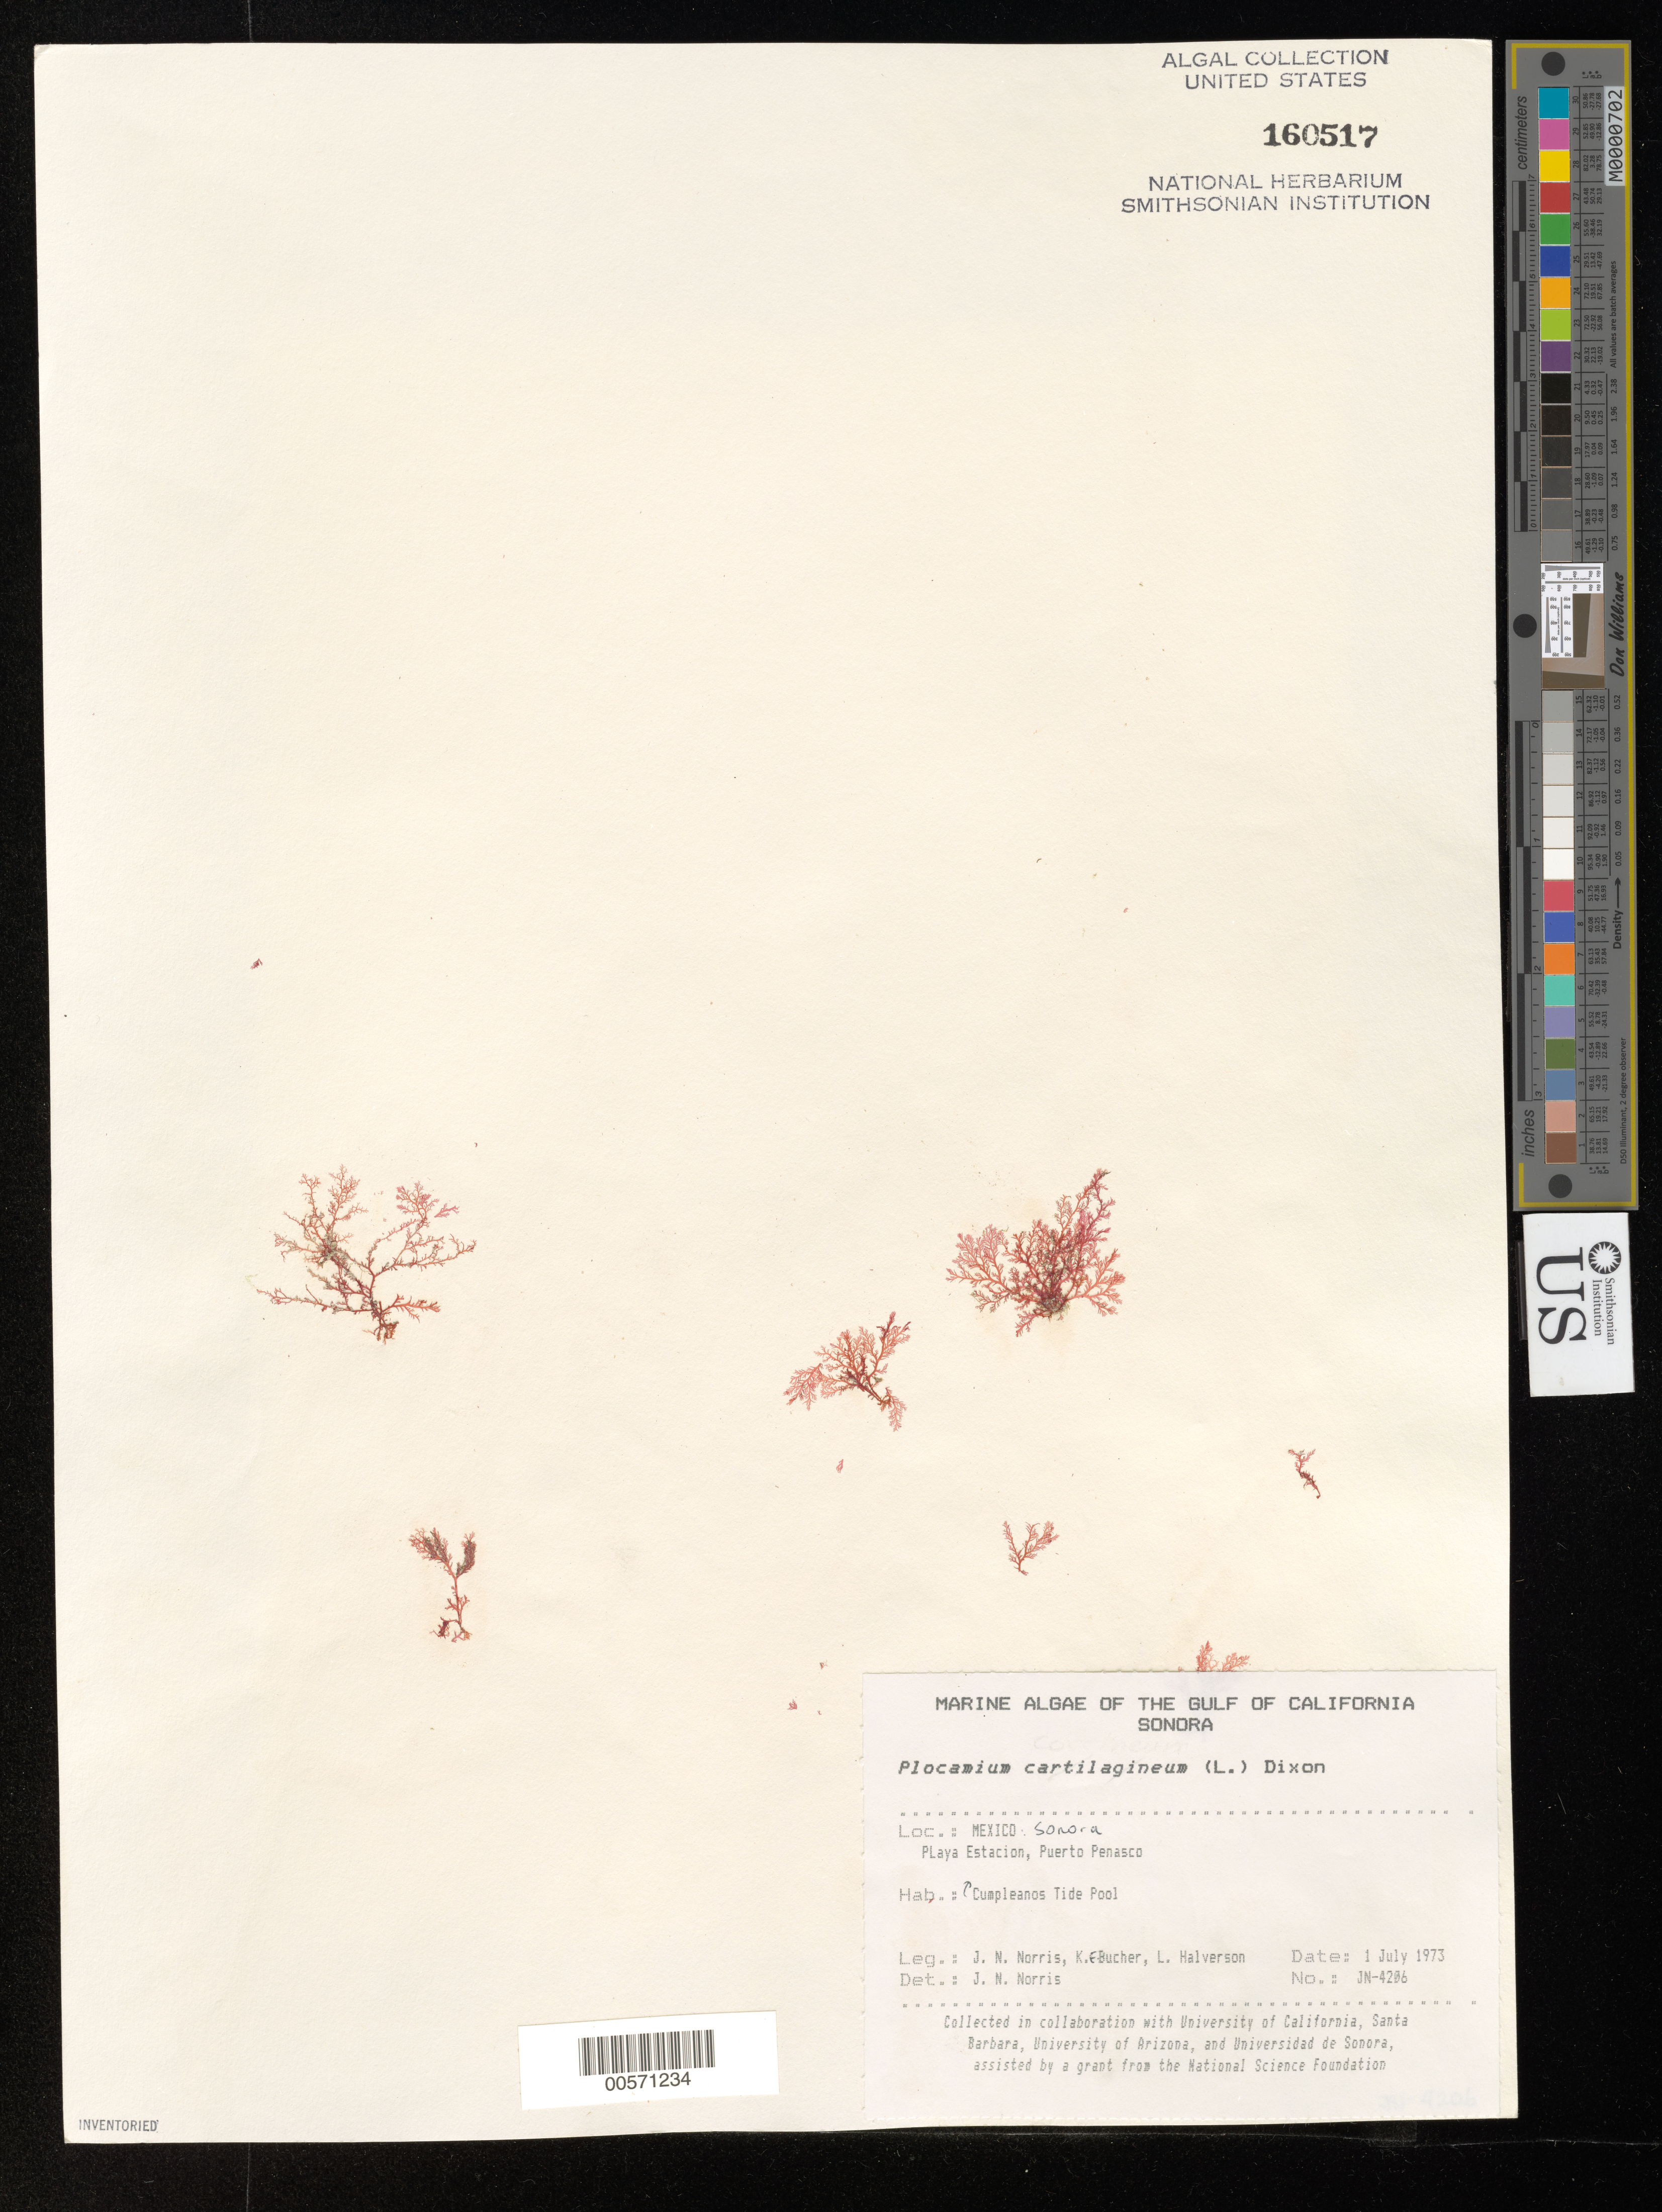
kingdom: Plantae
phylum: Rhodophyta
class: Florideophyceae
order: Plocamiales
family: Plocamiaceae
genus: Plocamium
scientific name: Plocamium cartilagineum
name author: (L.) P.S. Dixon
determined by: Norris, James N.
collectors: J. N. Norris, K. E. Bucher & L. Halverson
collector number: JN-4206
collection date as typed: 01 Jul 1973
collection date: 1973-07-01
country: Mexico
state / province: Sonora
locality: Playa Estacion, Puerto Penasco, Cumpleanos Tide Pool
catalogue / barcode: US 160517